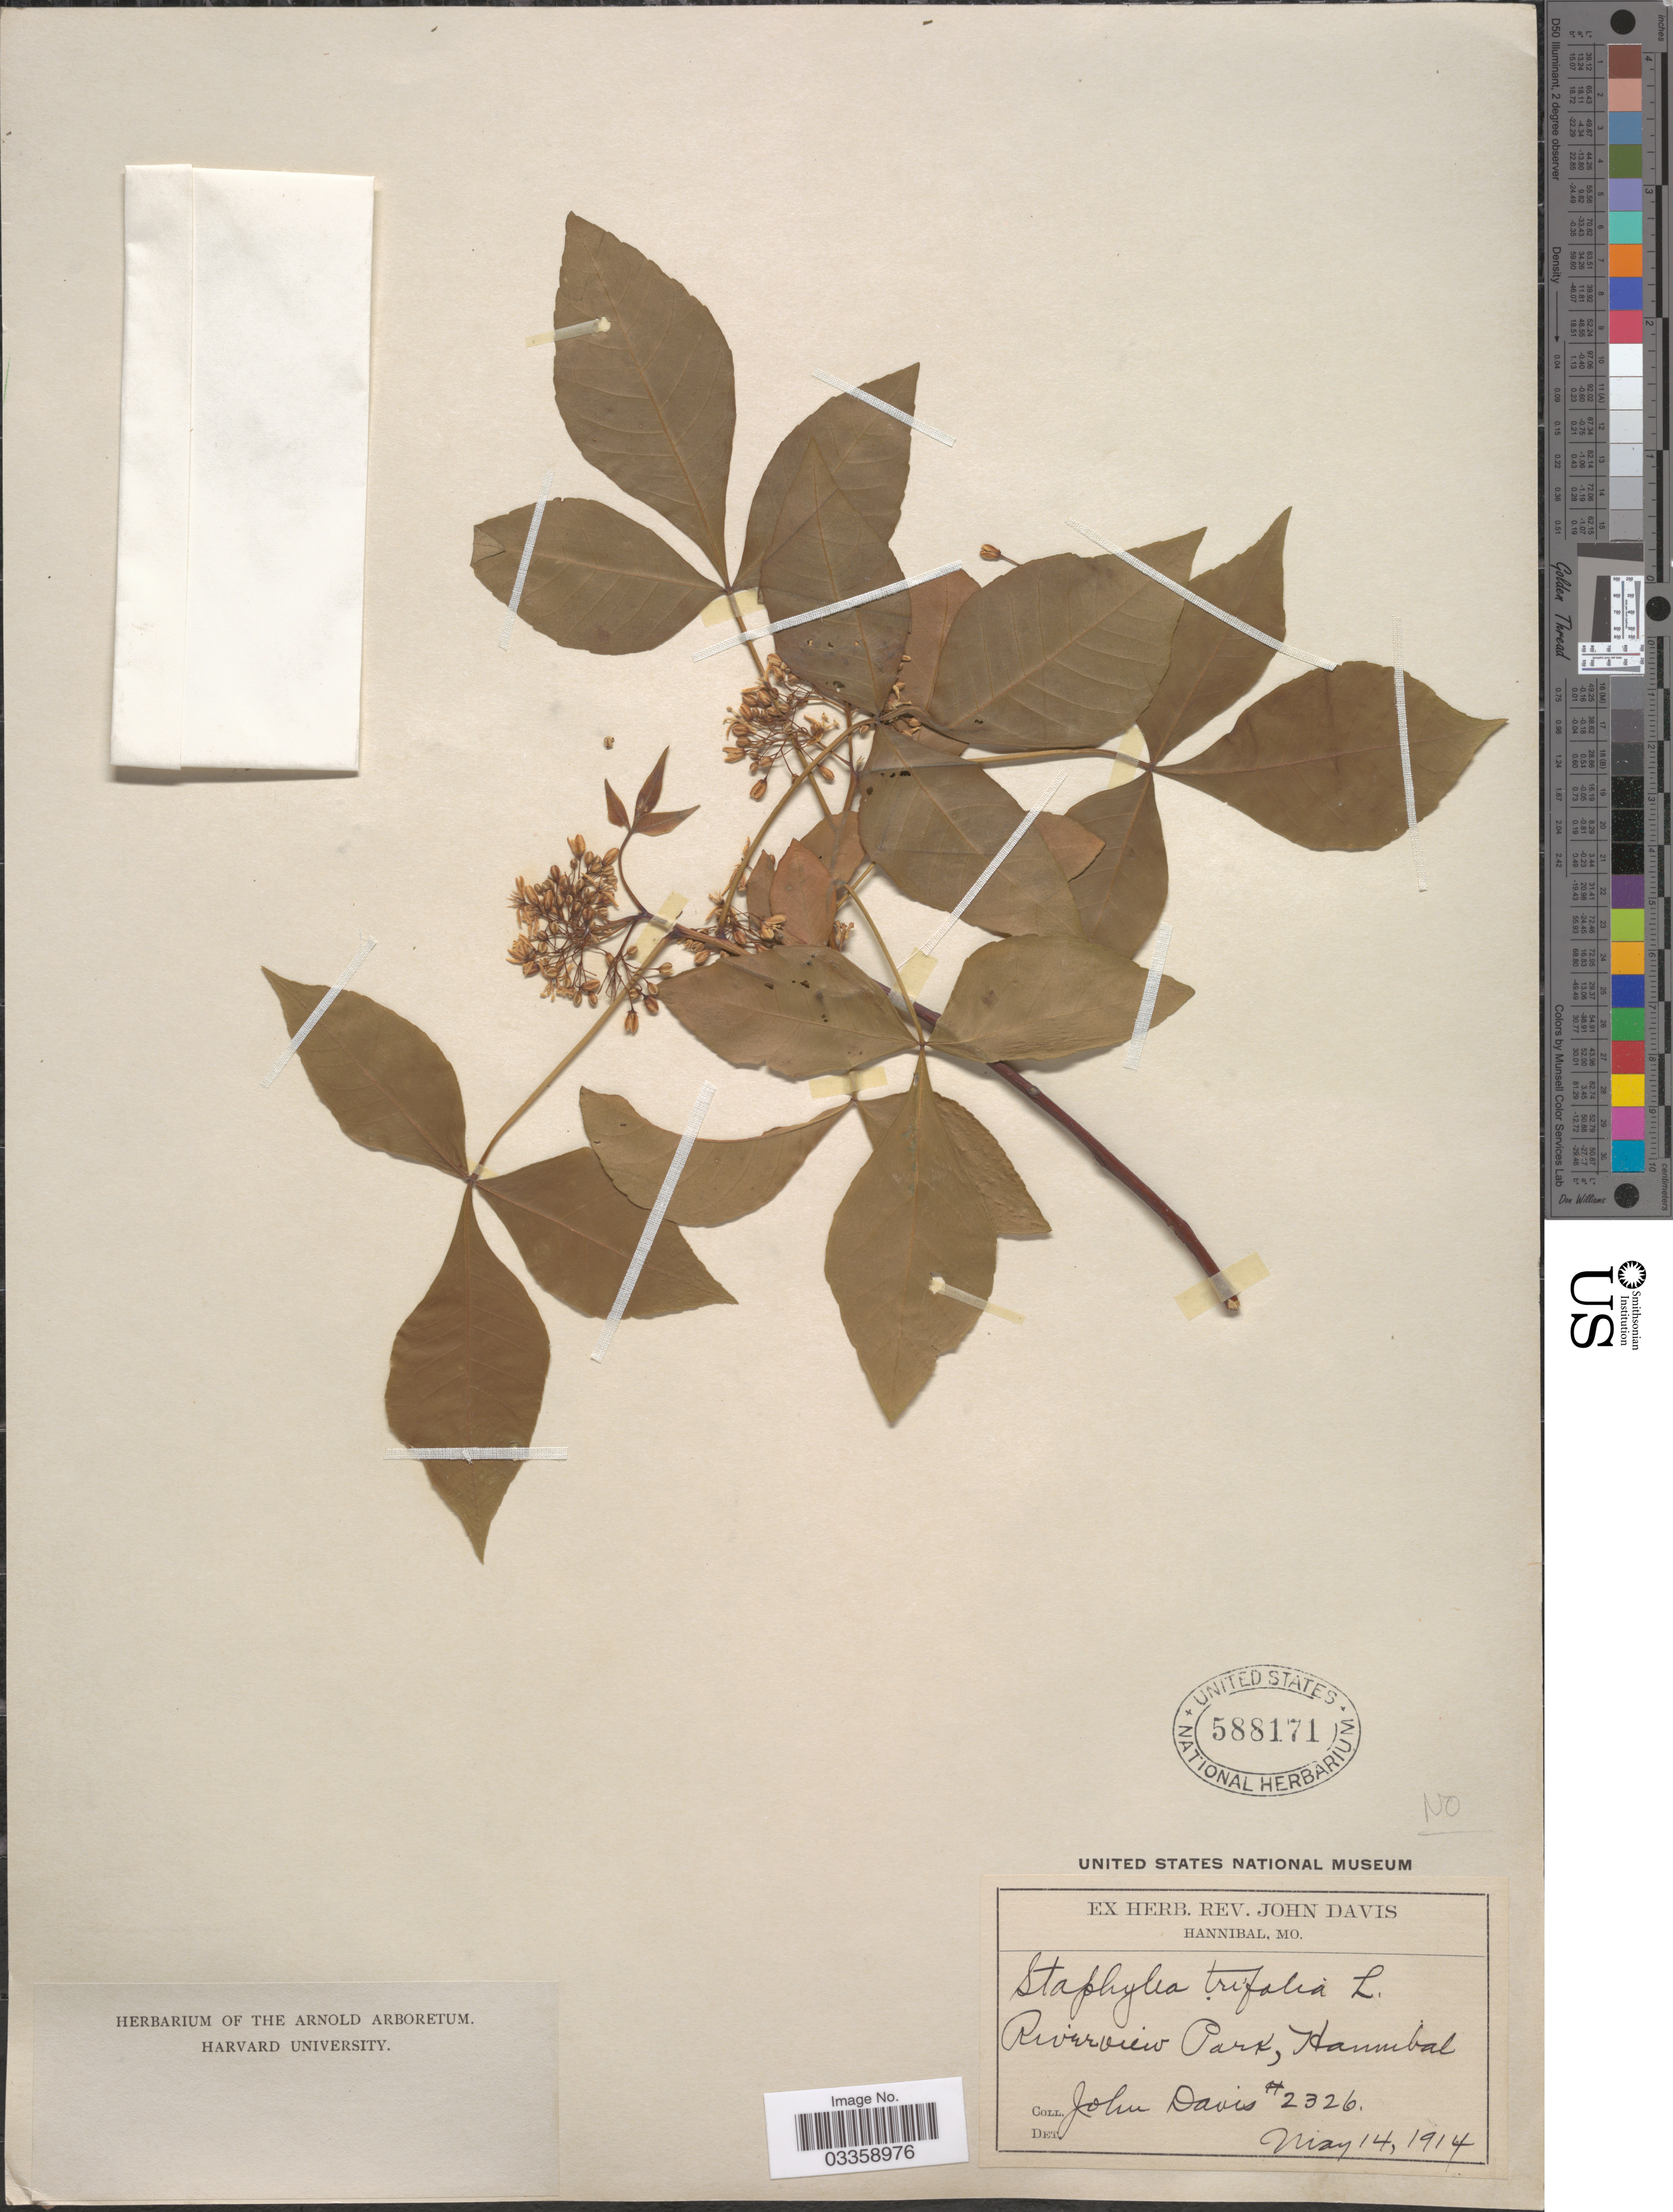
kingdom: Plantae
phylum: Tracheophyta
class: Magnoliopsida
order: Crossosomatales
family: Staphyleaceae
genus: Staphylea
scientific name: Staphylea trifolia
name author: L.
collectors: J. Davis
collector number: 2326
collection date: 1914-05-14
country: United States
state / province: Missouri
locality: Riverview Park.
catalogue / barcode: US 588171